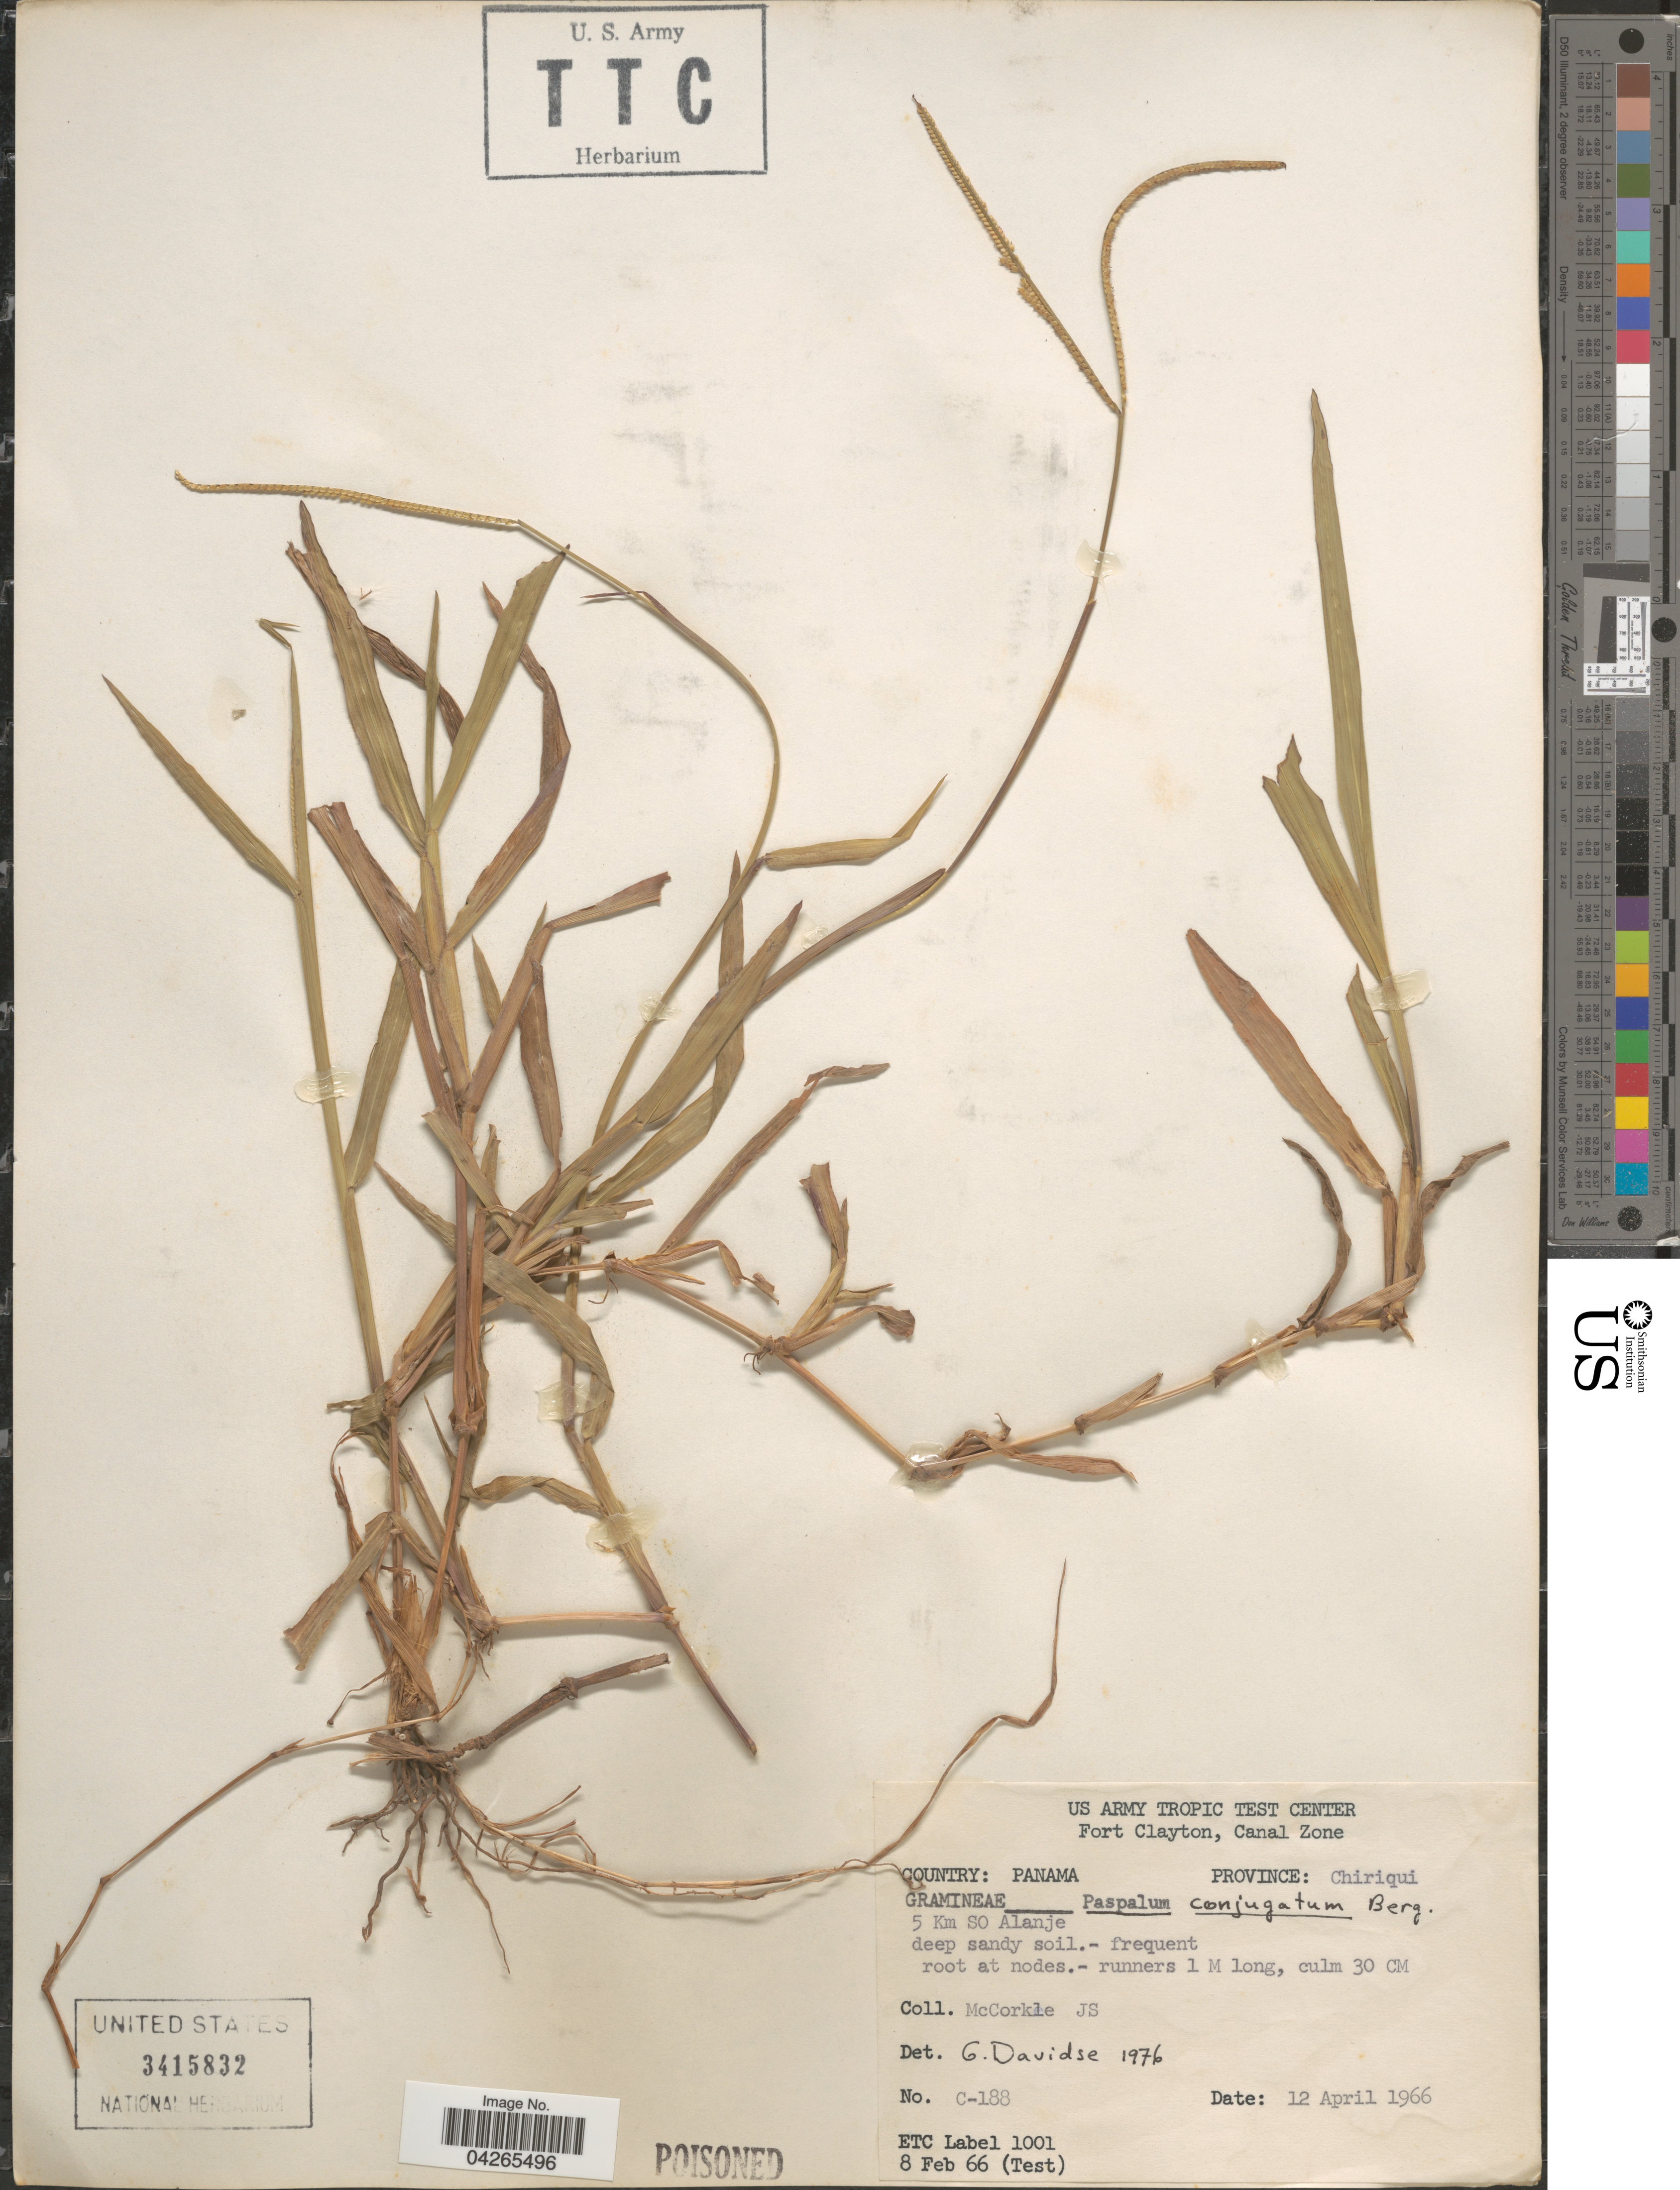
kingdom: Plantae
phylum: Tracheophyta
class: Liliopsida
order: Poales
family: Poaceae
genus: Paspalum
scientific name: Paspalum conjugatum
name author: P.J. Bergius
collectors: J. McCorkle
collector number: C-188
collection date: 1966-04-12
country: Panama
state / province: Chiriqui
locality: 5 Km SO Alanje.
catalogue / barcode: US 3415832